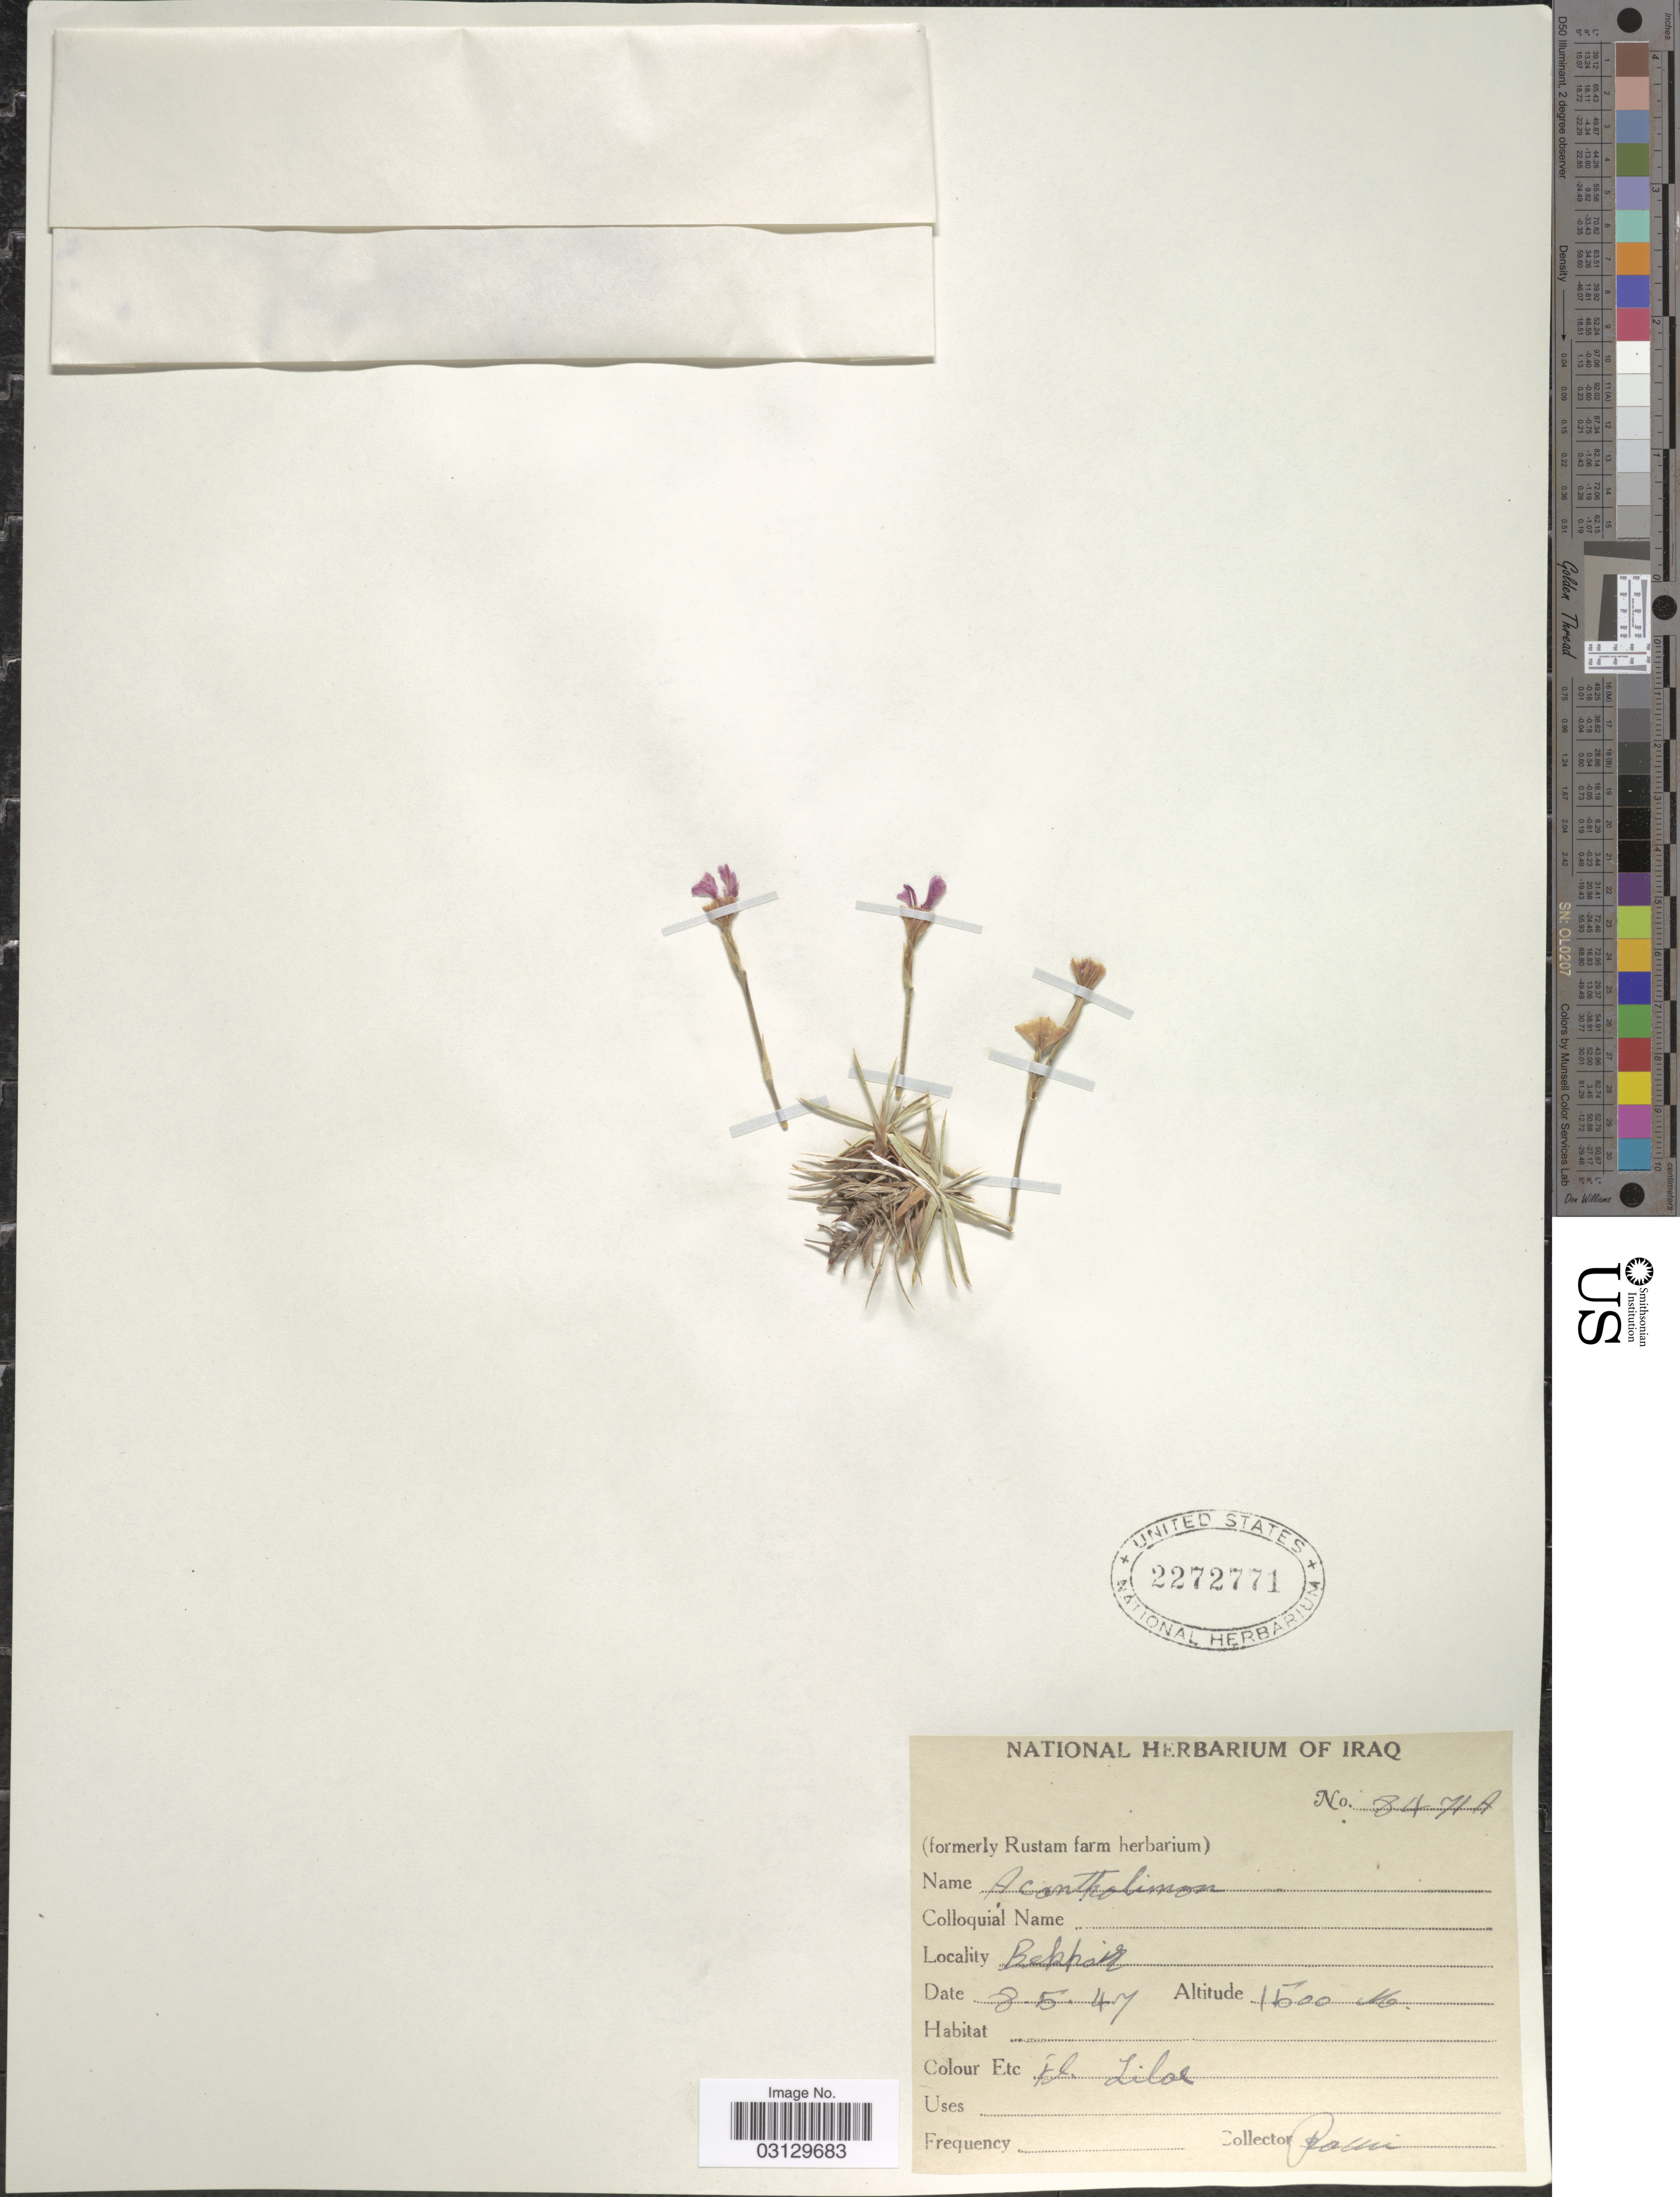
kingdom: Plantae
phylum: Tracheophyta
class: Magnoliopsida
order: Caryophyllales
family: Plumbaginaceae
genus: Acantholimon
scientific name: Acantholimon sp.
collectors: -. Rawi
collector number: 8471A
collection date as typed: Transcribed d/m/y: 8/5/47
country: Iraq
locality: Bekhar [interpreted].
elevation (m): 1500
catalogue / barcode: US 2272771